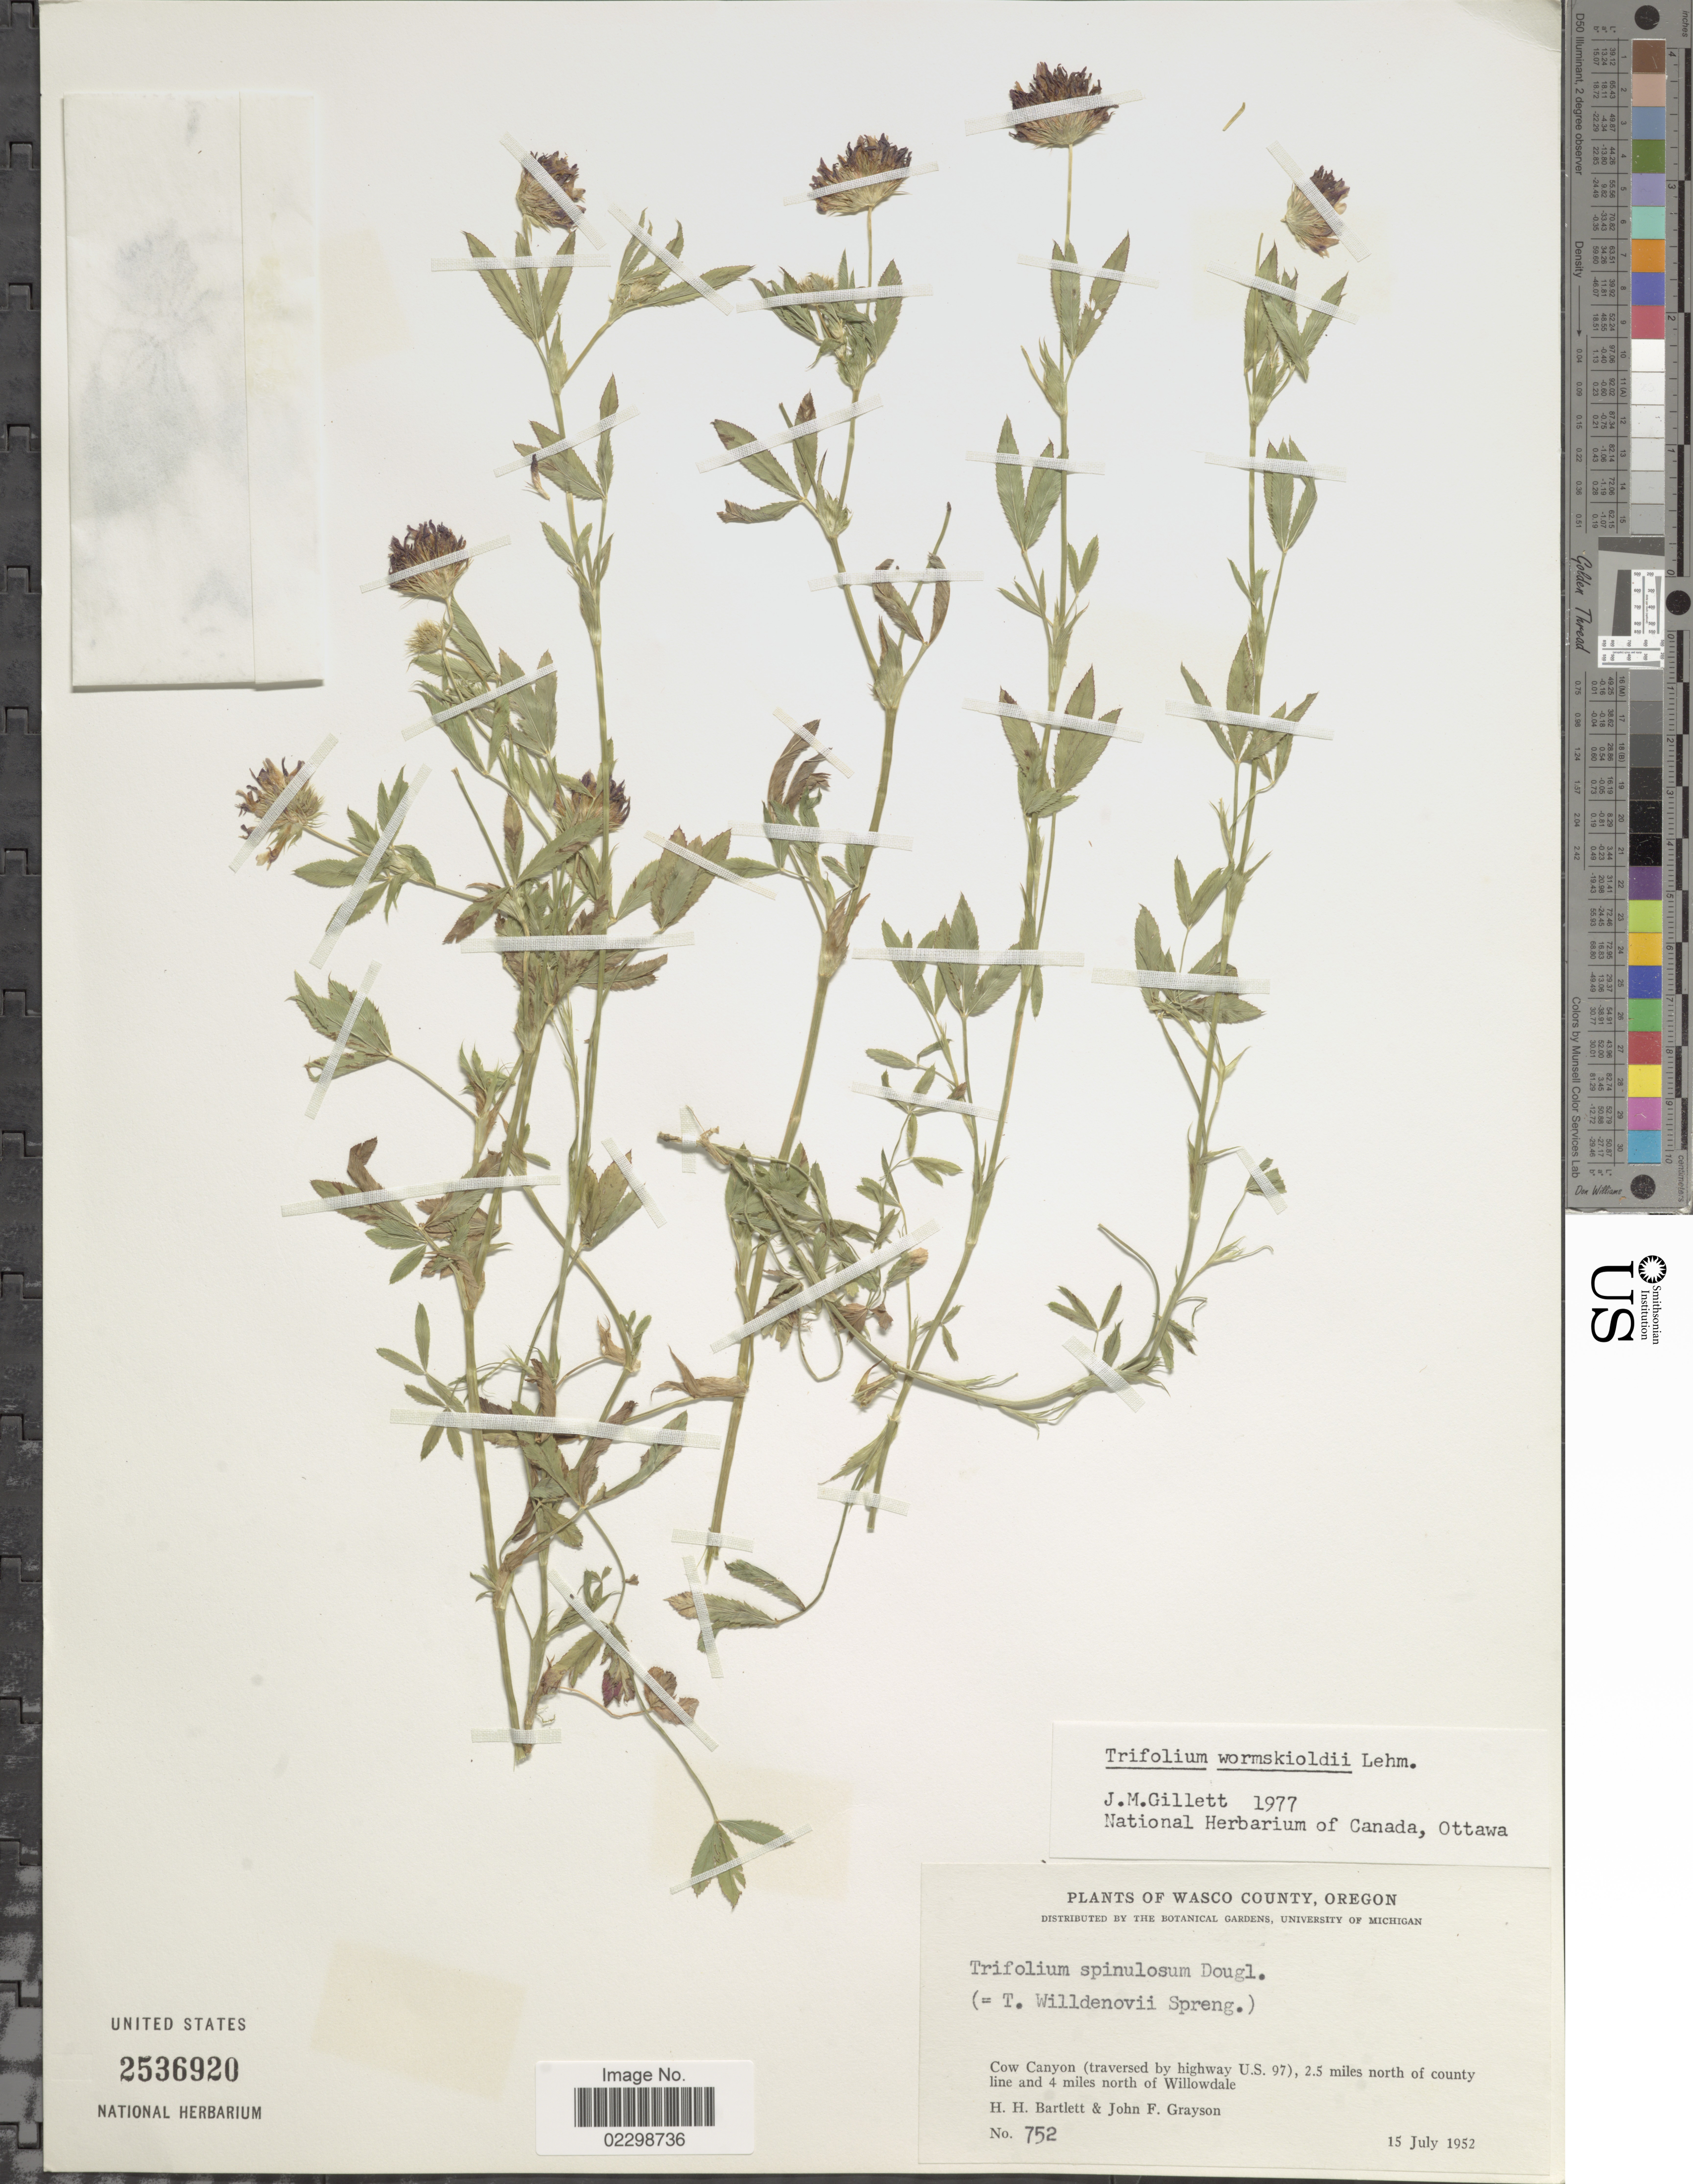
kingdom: Plantae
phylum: Tracheophyta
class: Magnoliopsida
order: Fabales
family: Fabaceae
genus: Trifolium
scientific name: Trifolium wormskioldii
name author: Lehm.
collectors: H. H. Bartlett & J. Grayson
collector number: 752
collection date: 1952-07-15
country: United States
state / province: Oregon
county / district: Wasco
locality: Wasco County, Cow Canyon (traversed by highway U.S. 97), 2.5 miles north of county line and 4 miles north of Willodale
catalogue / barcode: US 2536920